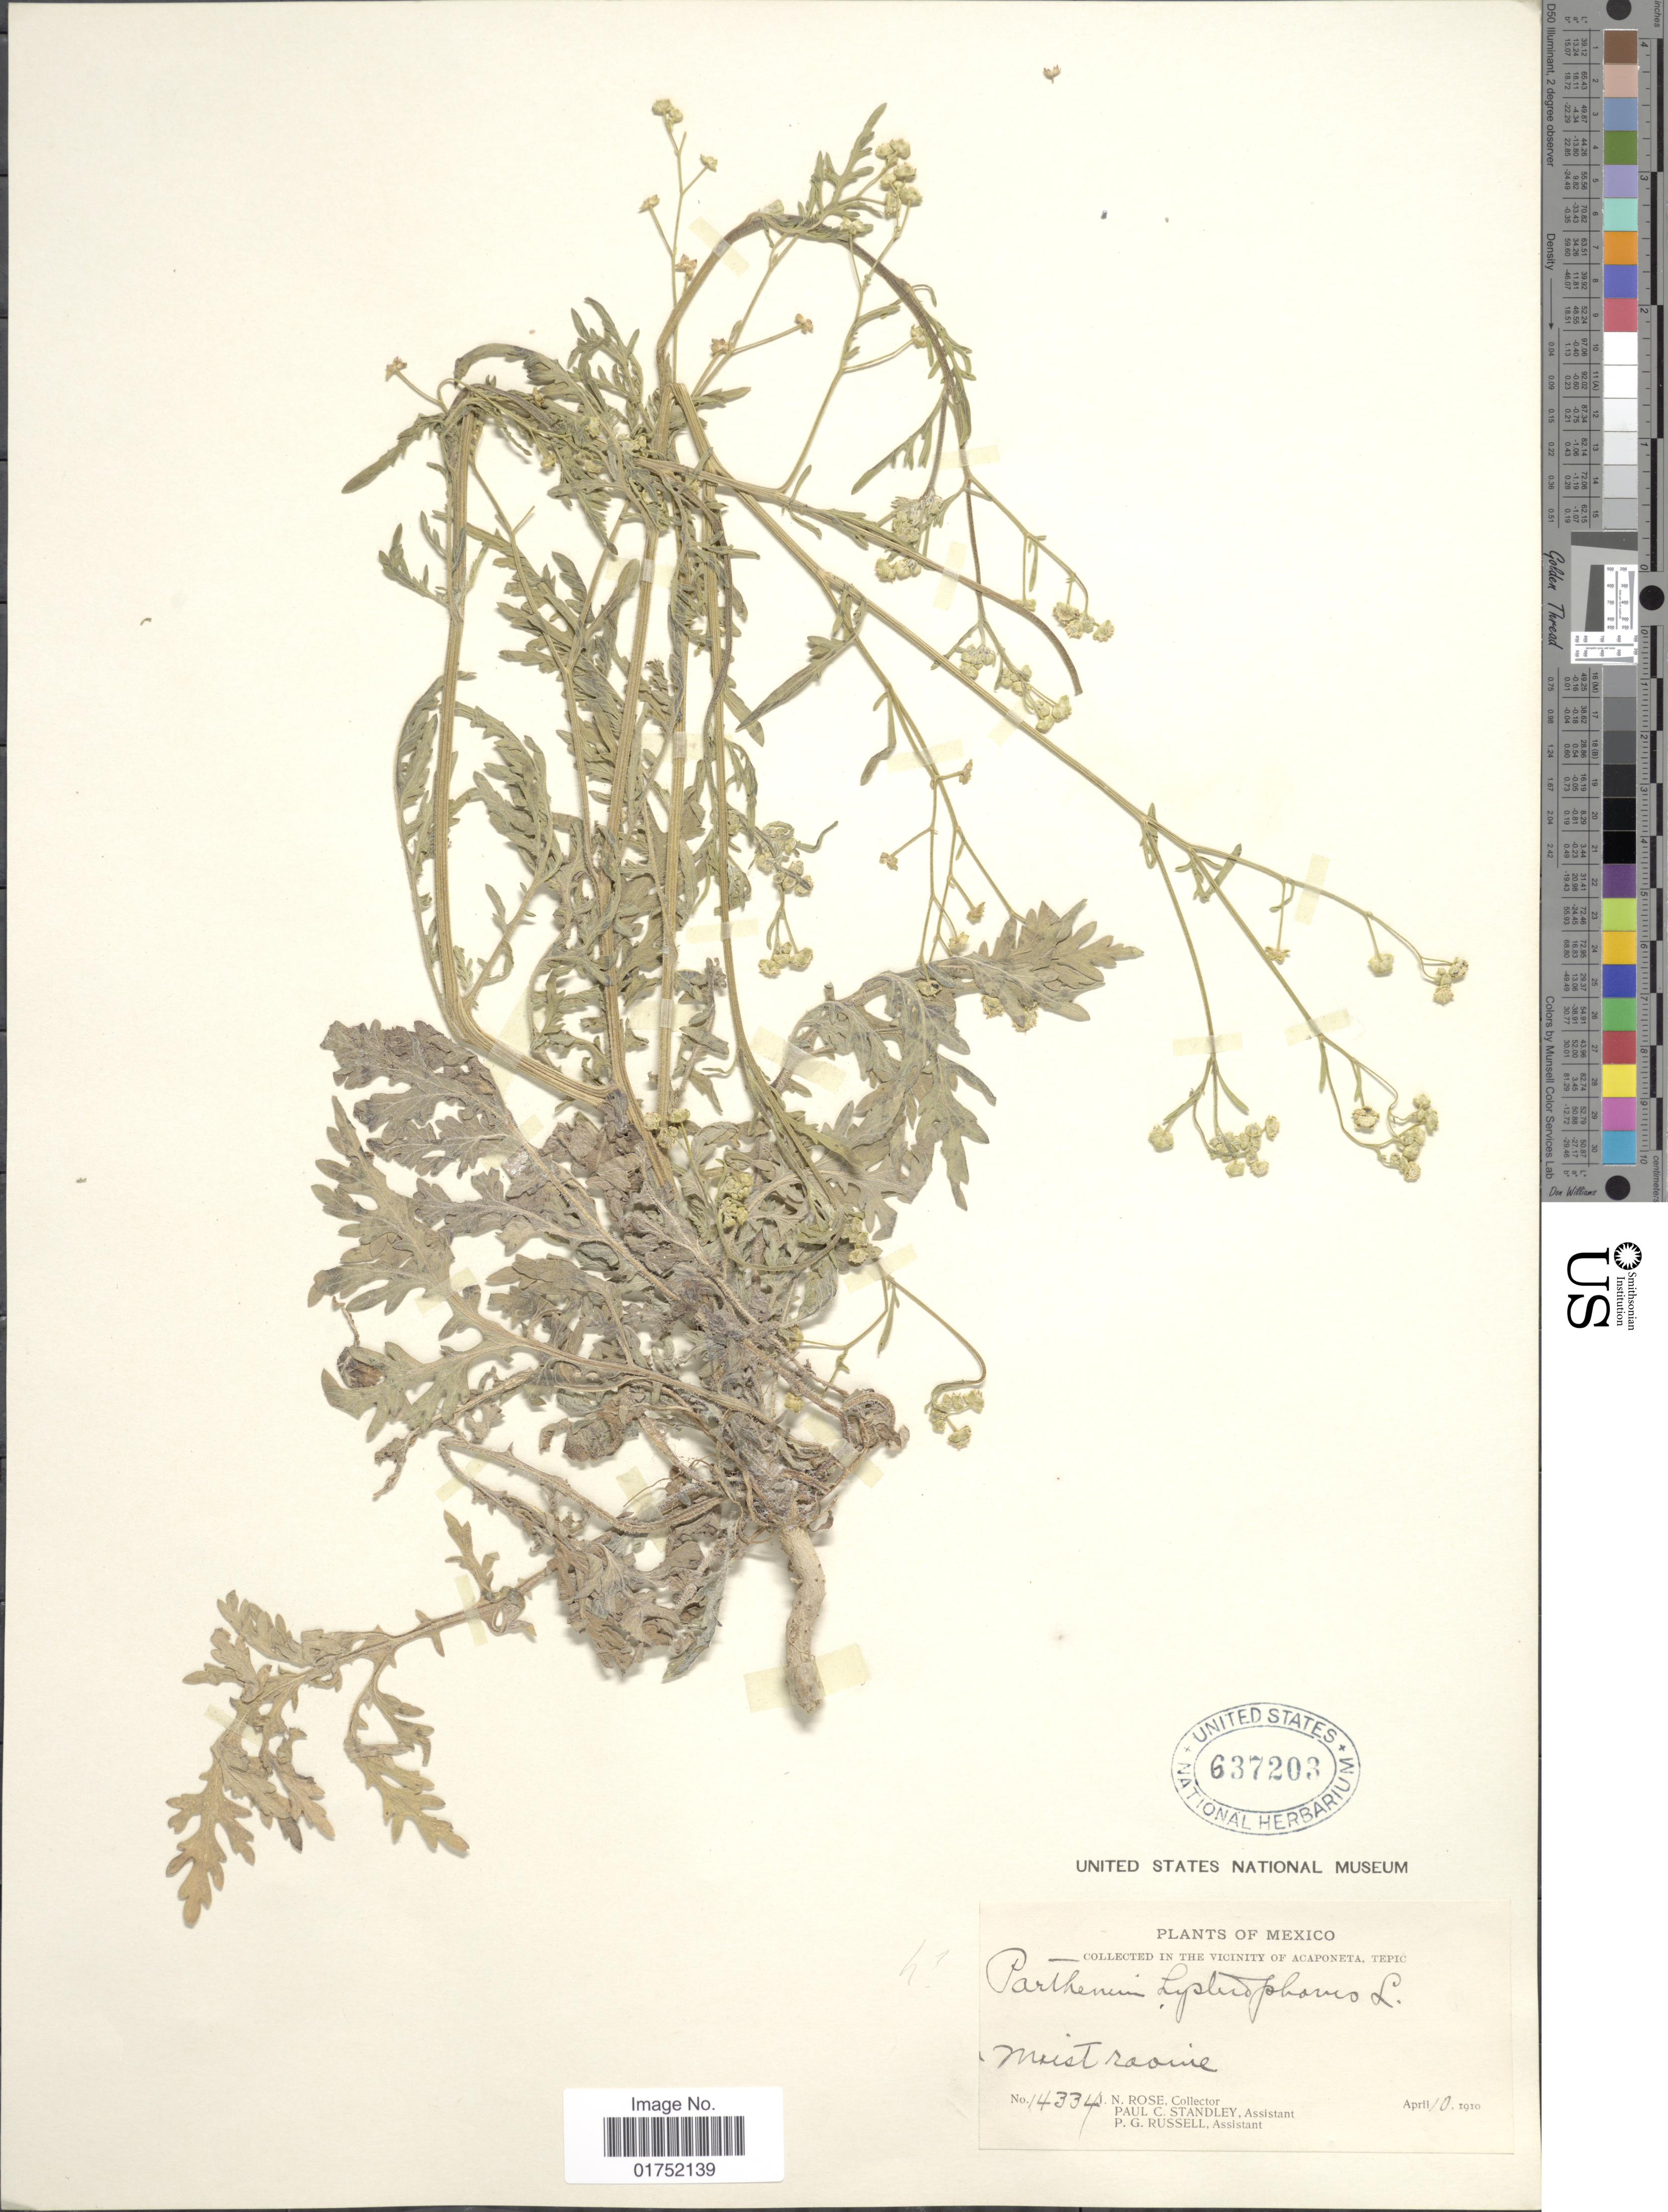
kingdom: Plantae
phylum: Tracheophyta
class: Magnoliopsida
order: Asterales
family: Asteraceae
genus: Parthenium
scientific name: Parthenium hysterophorus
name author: L.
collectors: J. N. Rose, P. C. Standley & P. G. Russell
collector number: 14334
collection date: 1910-04-10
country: Mexico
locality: Vicinity of Acaponeta, Tepic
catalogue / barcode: US 637203